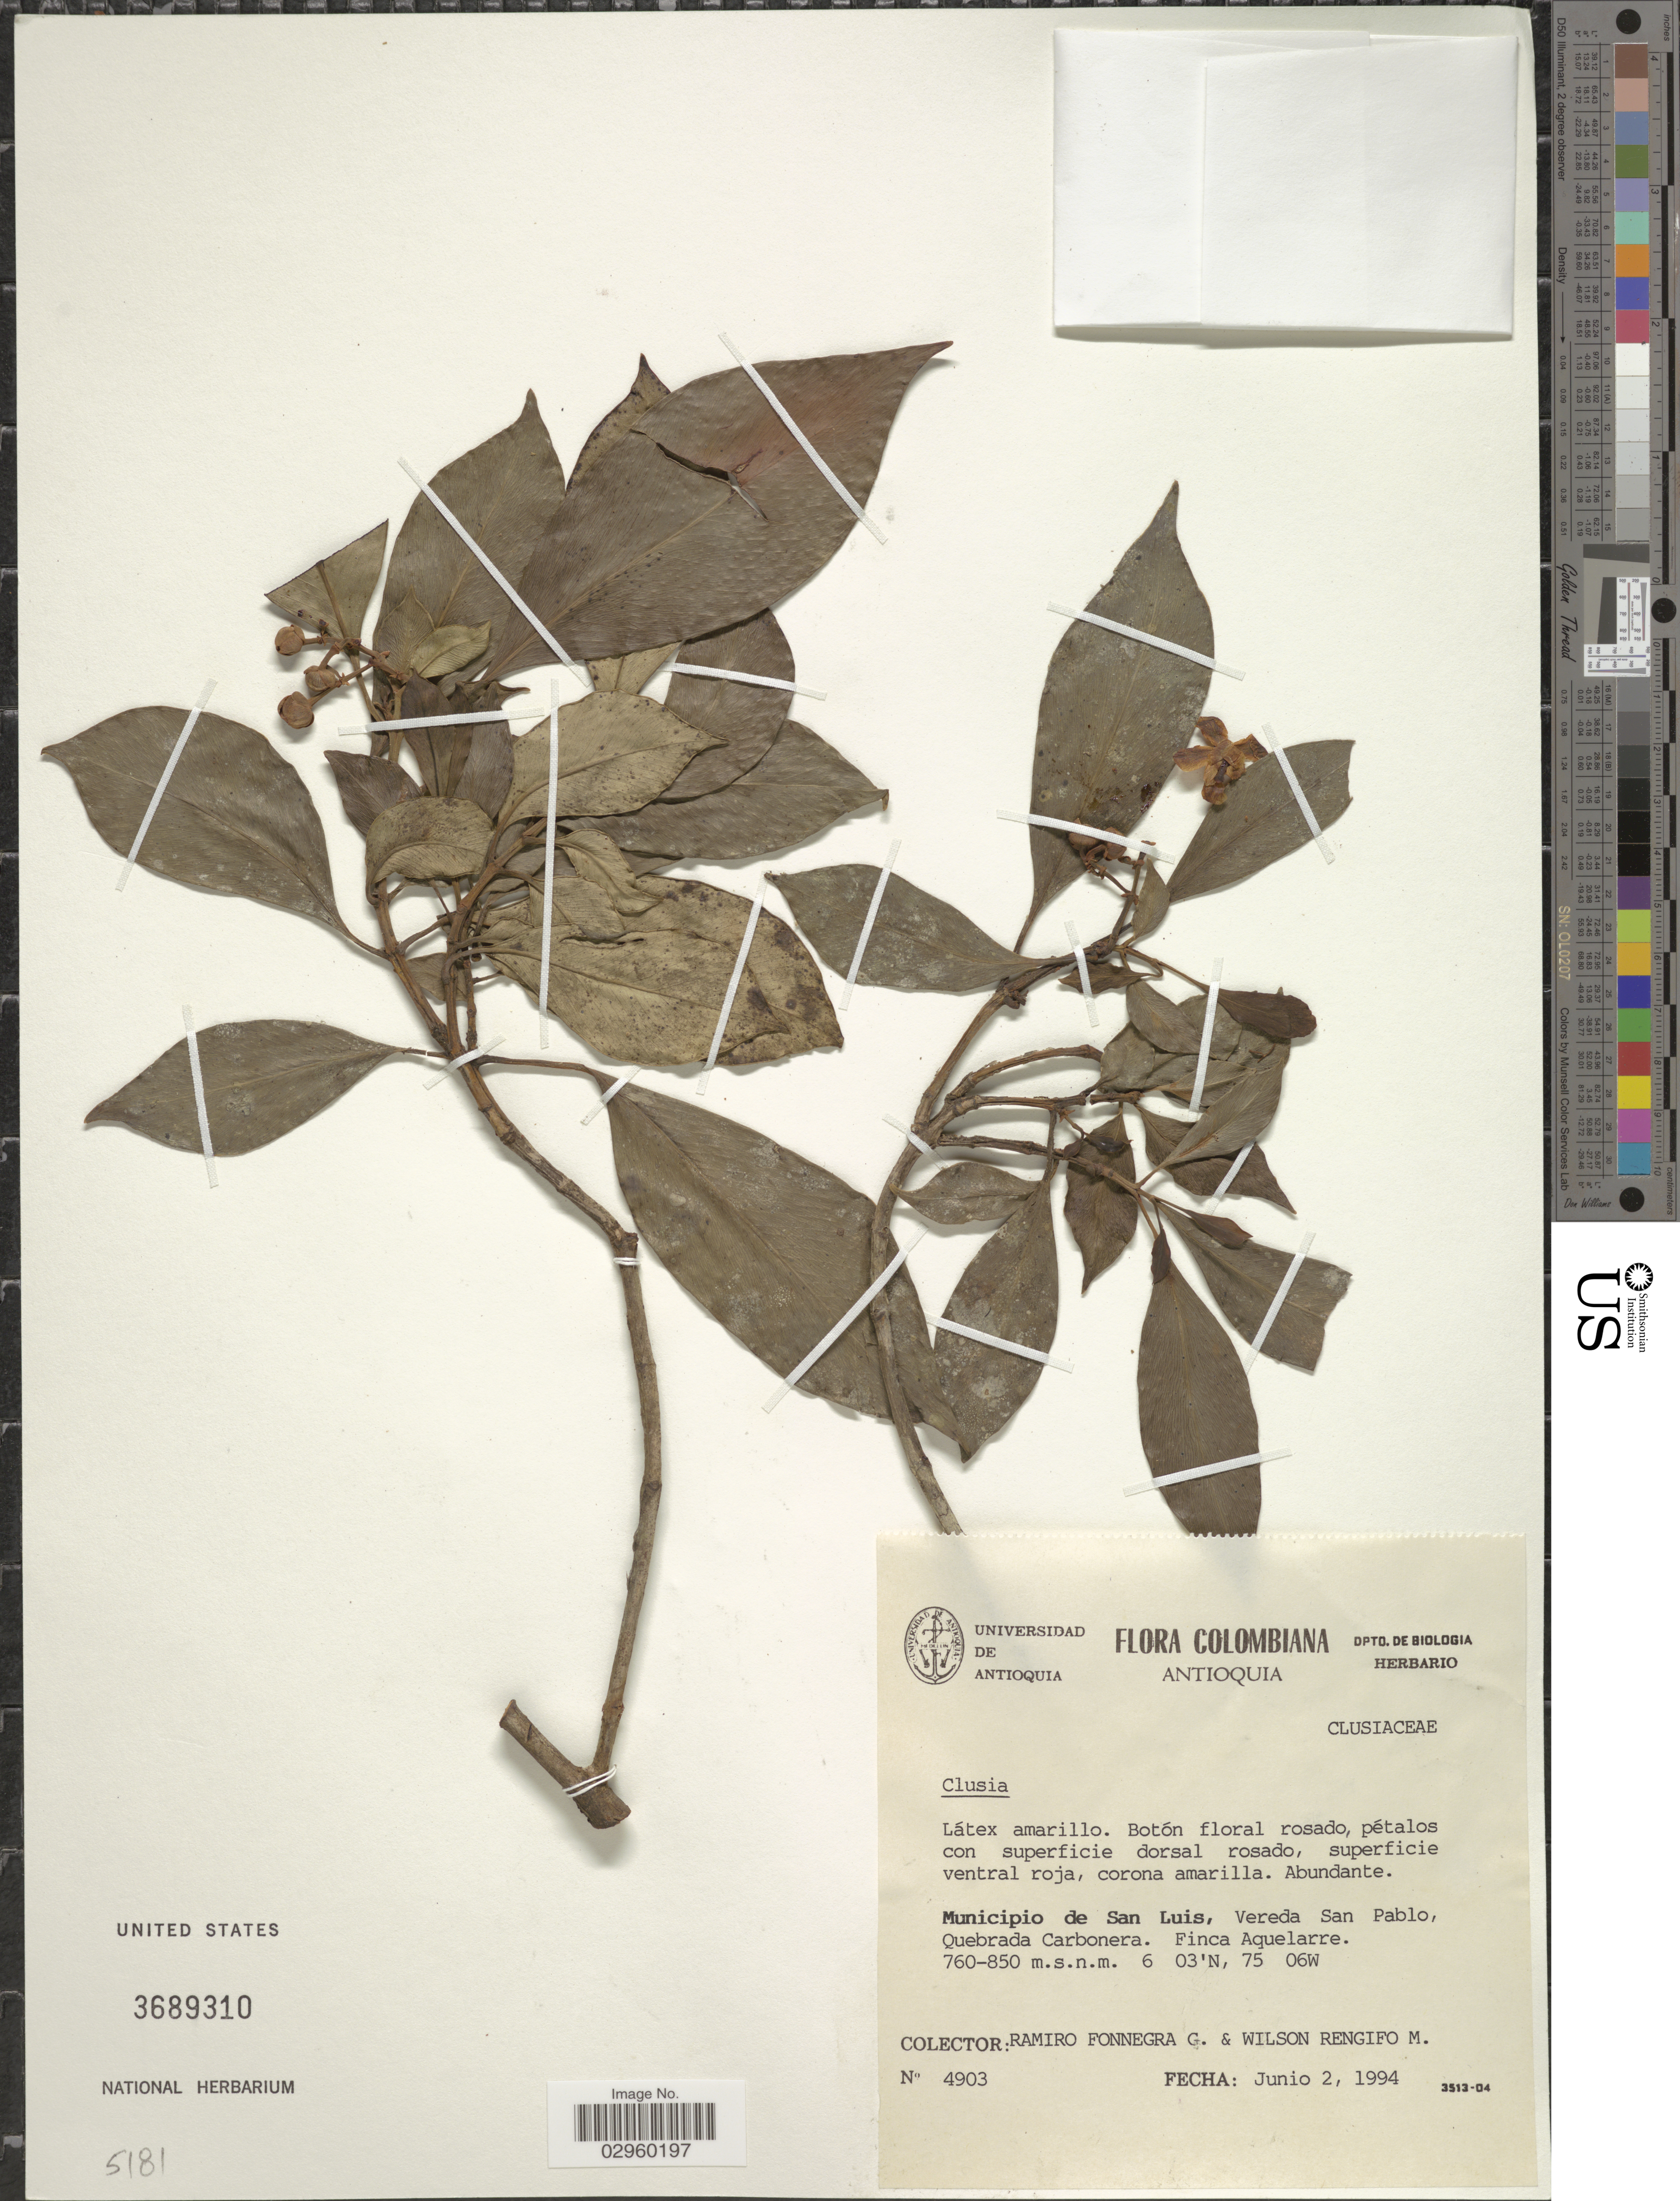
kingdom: Plantae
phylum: Tracheophyta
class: Magnoliopsida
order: Malpighiales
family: Clusiaceae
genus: Clusia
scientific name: Clusia sp.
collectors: R. Fonnegra G. & W. Rengifo M.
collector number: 4903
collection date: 1994-06-02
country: Colombia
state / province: Antioquia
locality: Municipio de San Luis, Vereda San Pablo, Quebrada Carbonera. Finca Aquelarre.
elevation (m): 760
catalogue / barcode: US 3689310